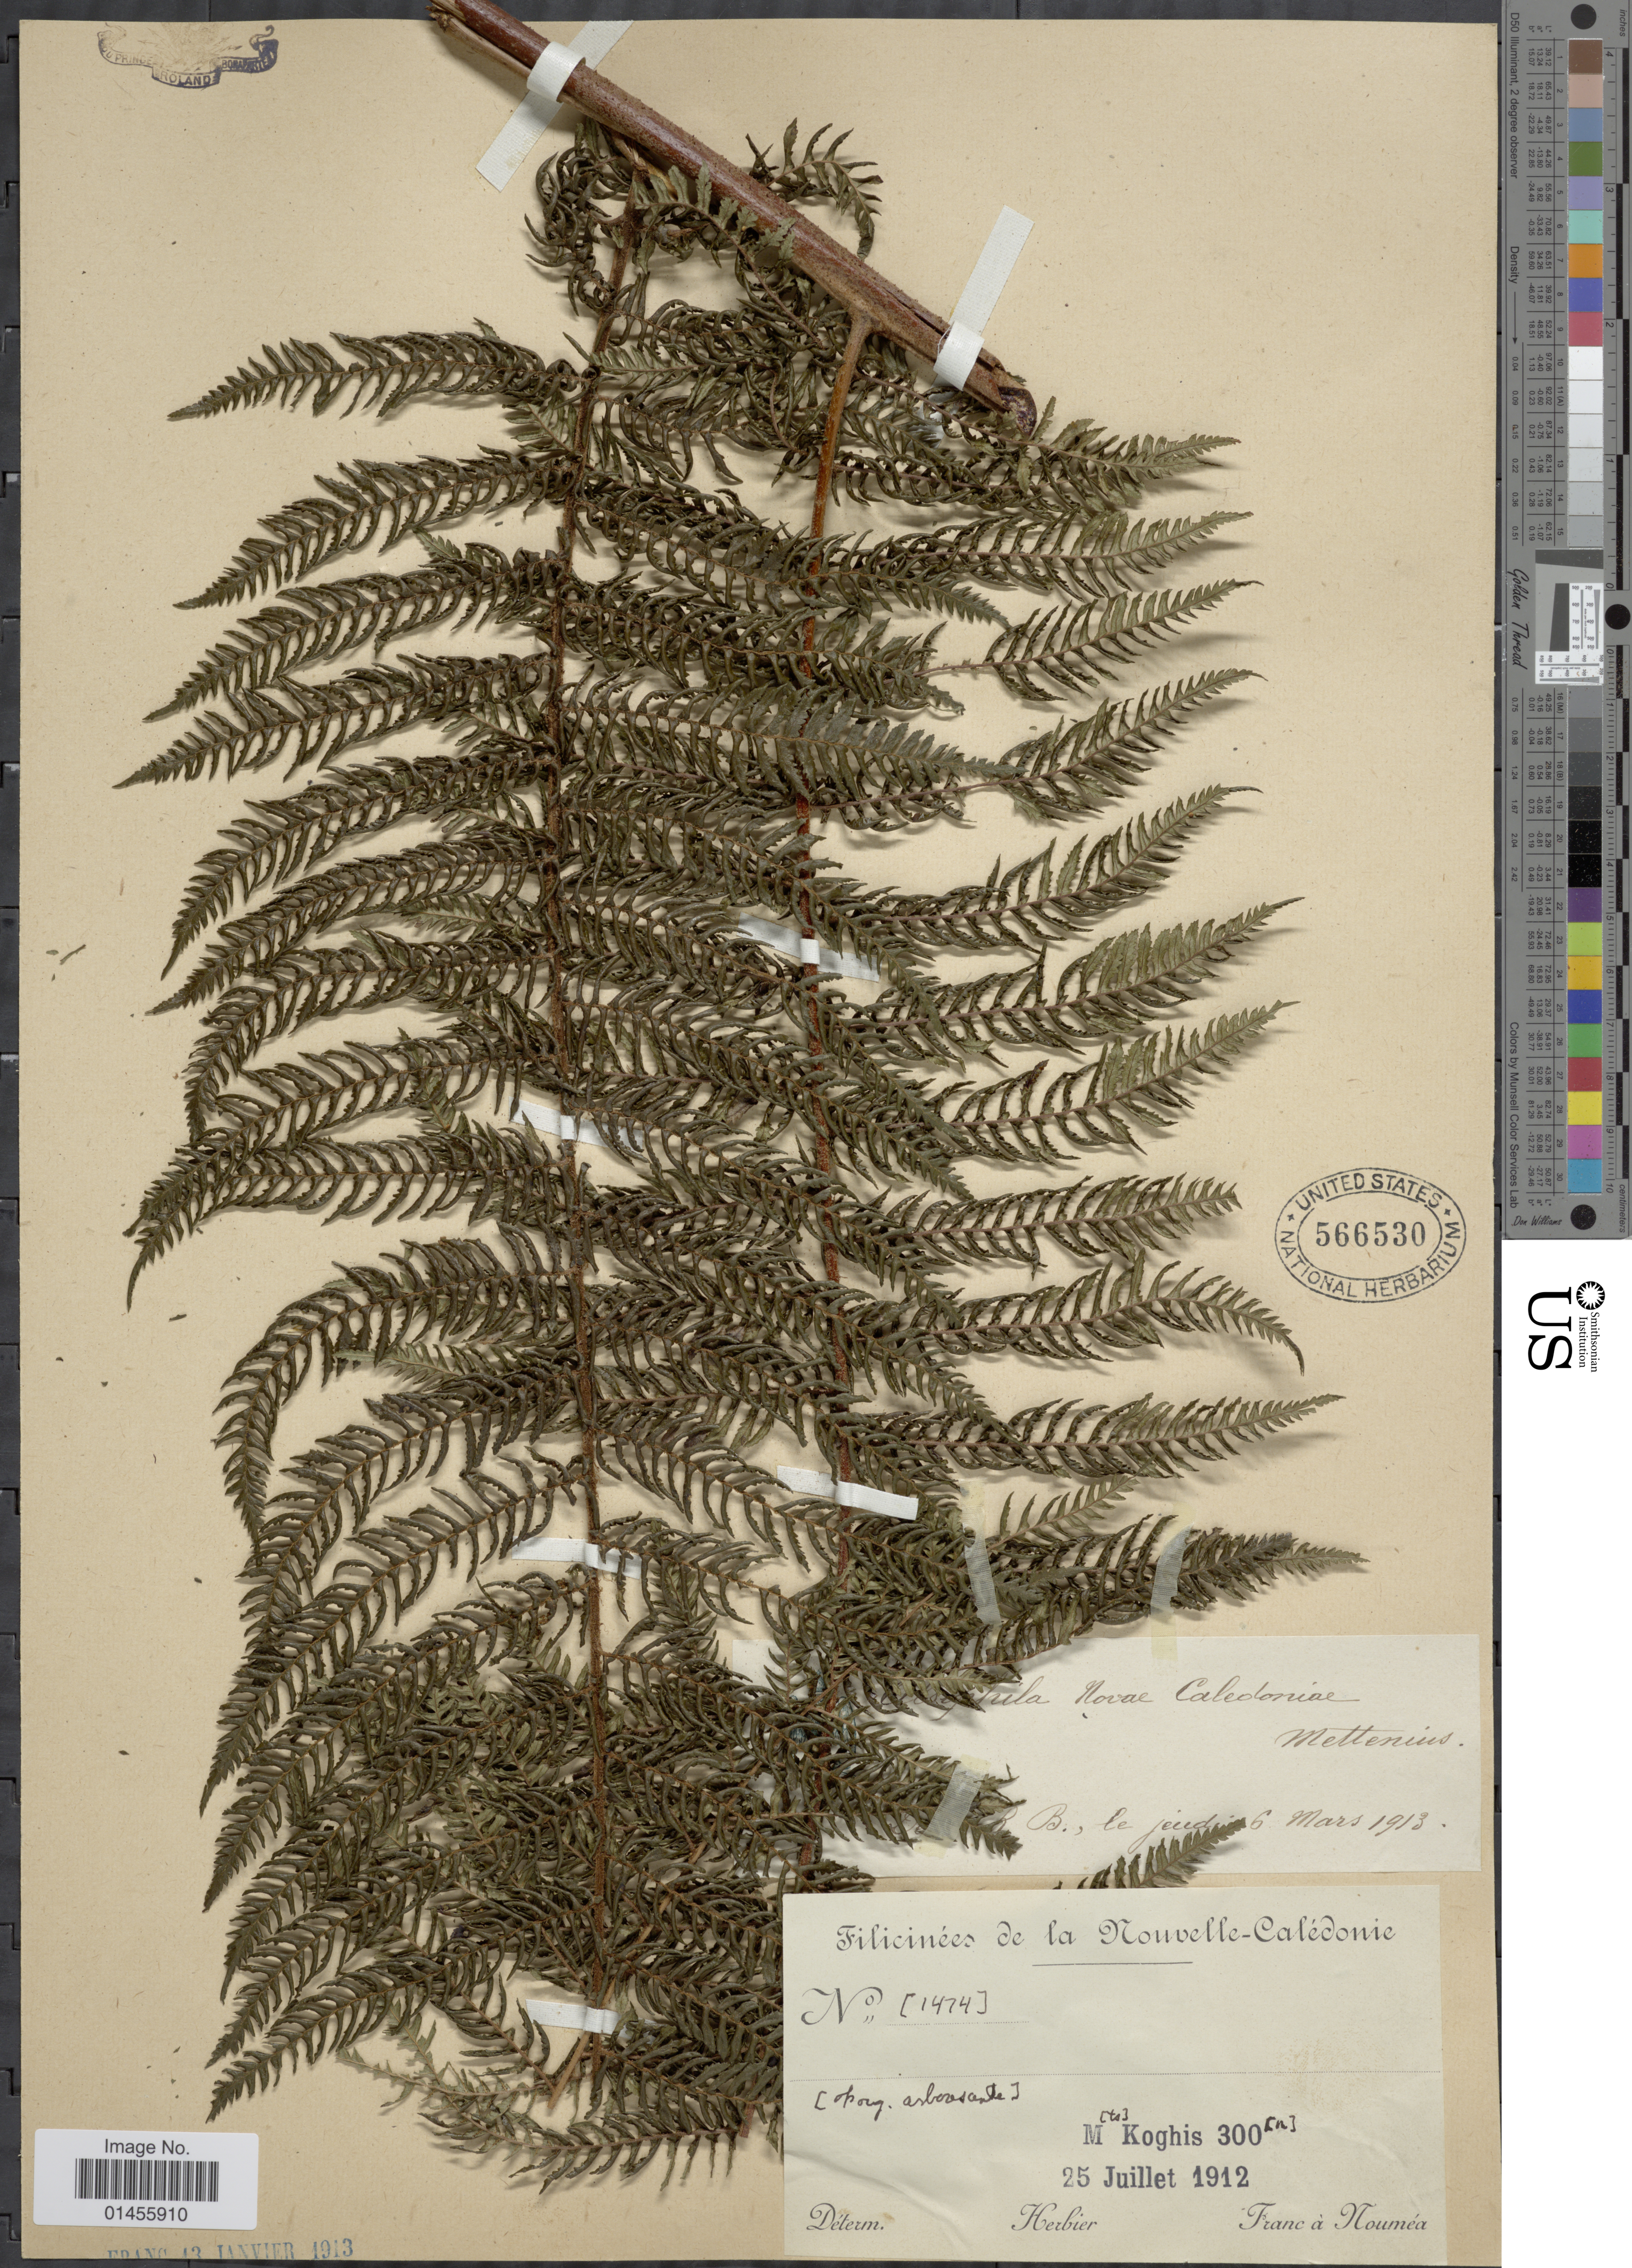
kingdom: Plantae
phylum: Tracheophyta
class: Polypodiopsida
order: Cyatheales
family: Cyatheaceae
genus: Alsophila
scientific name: Alsophila novae-caledoniae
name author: Mett.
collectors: Franc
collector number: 1474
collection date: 1912-07-25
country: New Caledonia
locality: Mts. Koghis. Nouméa.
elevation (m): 300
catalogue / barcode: US 566530